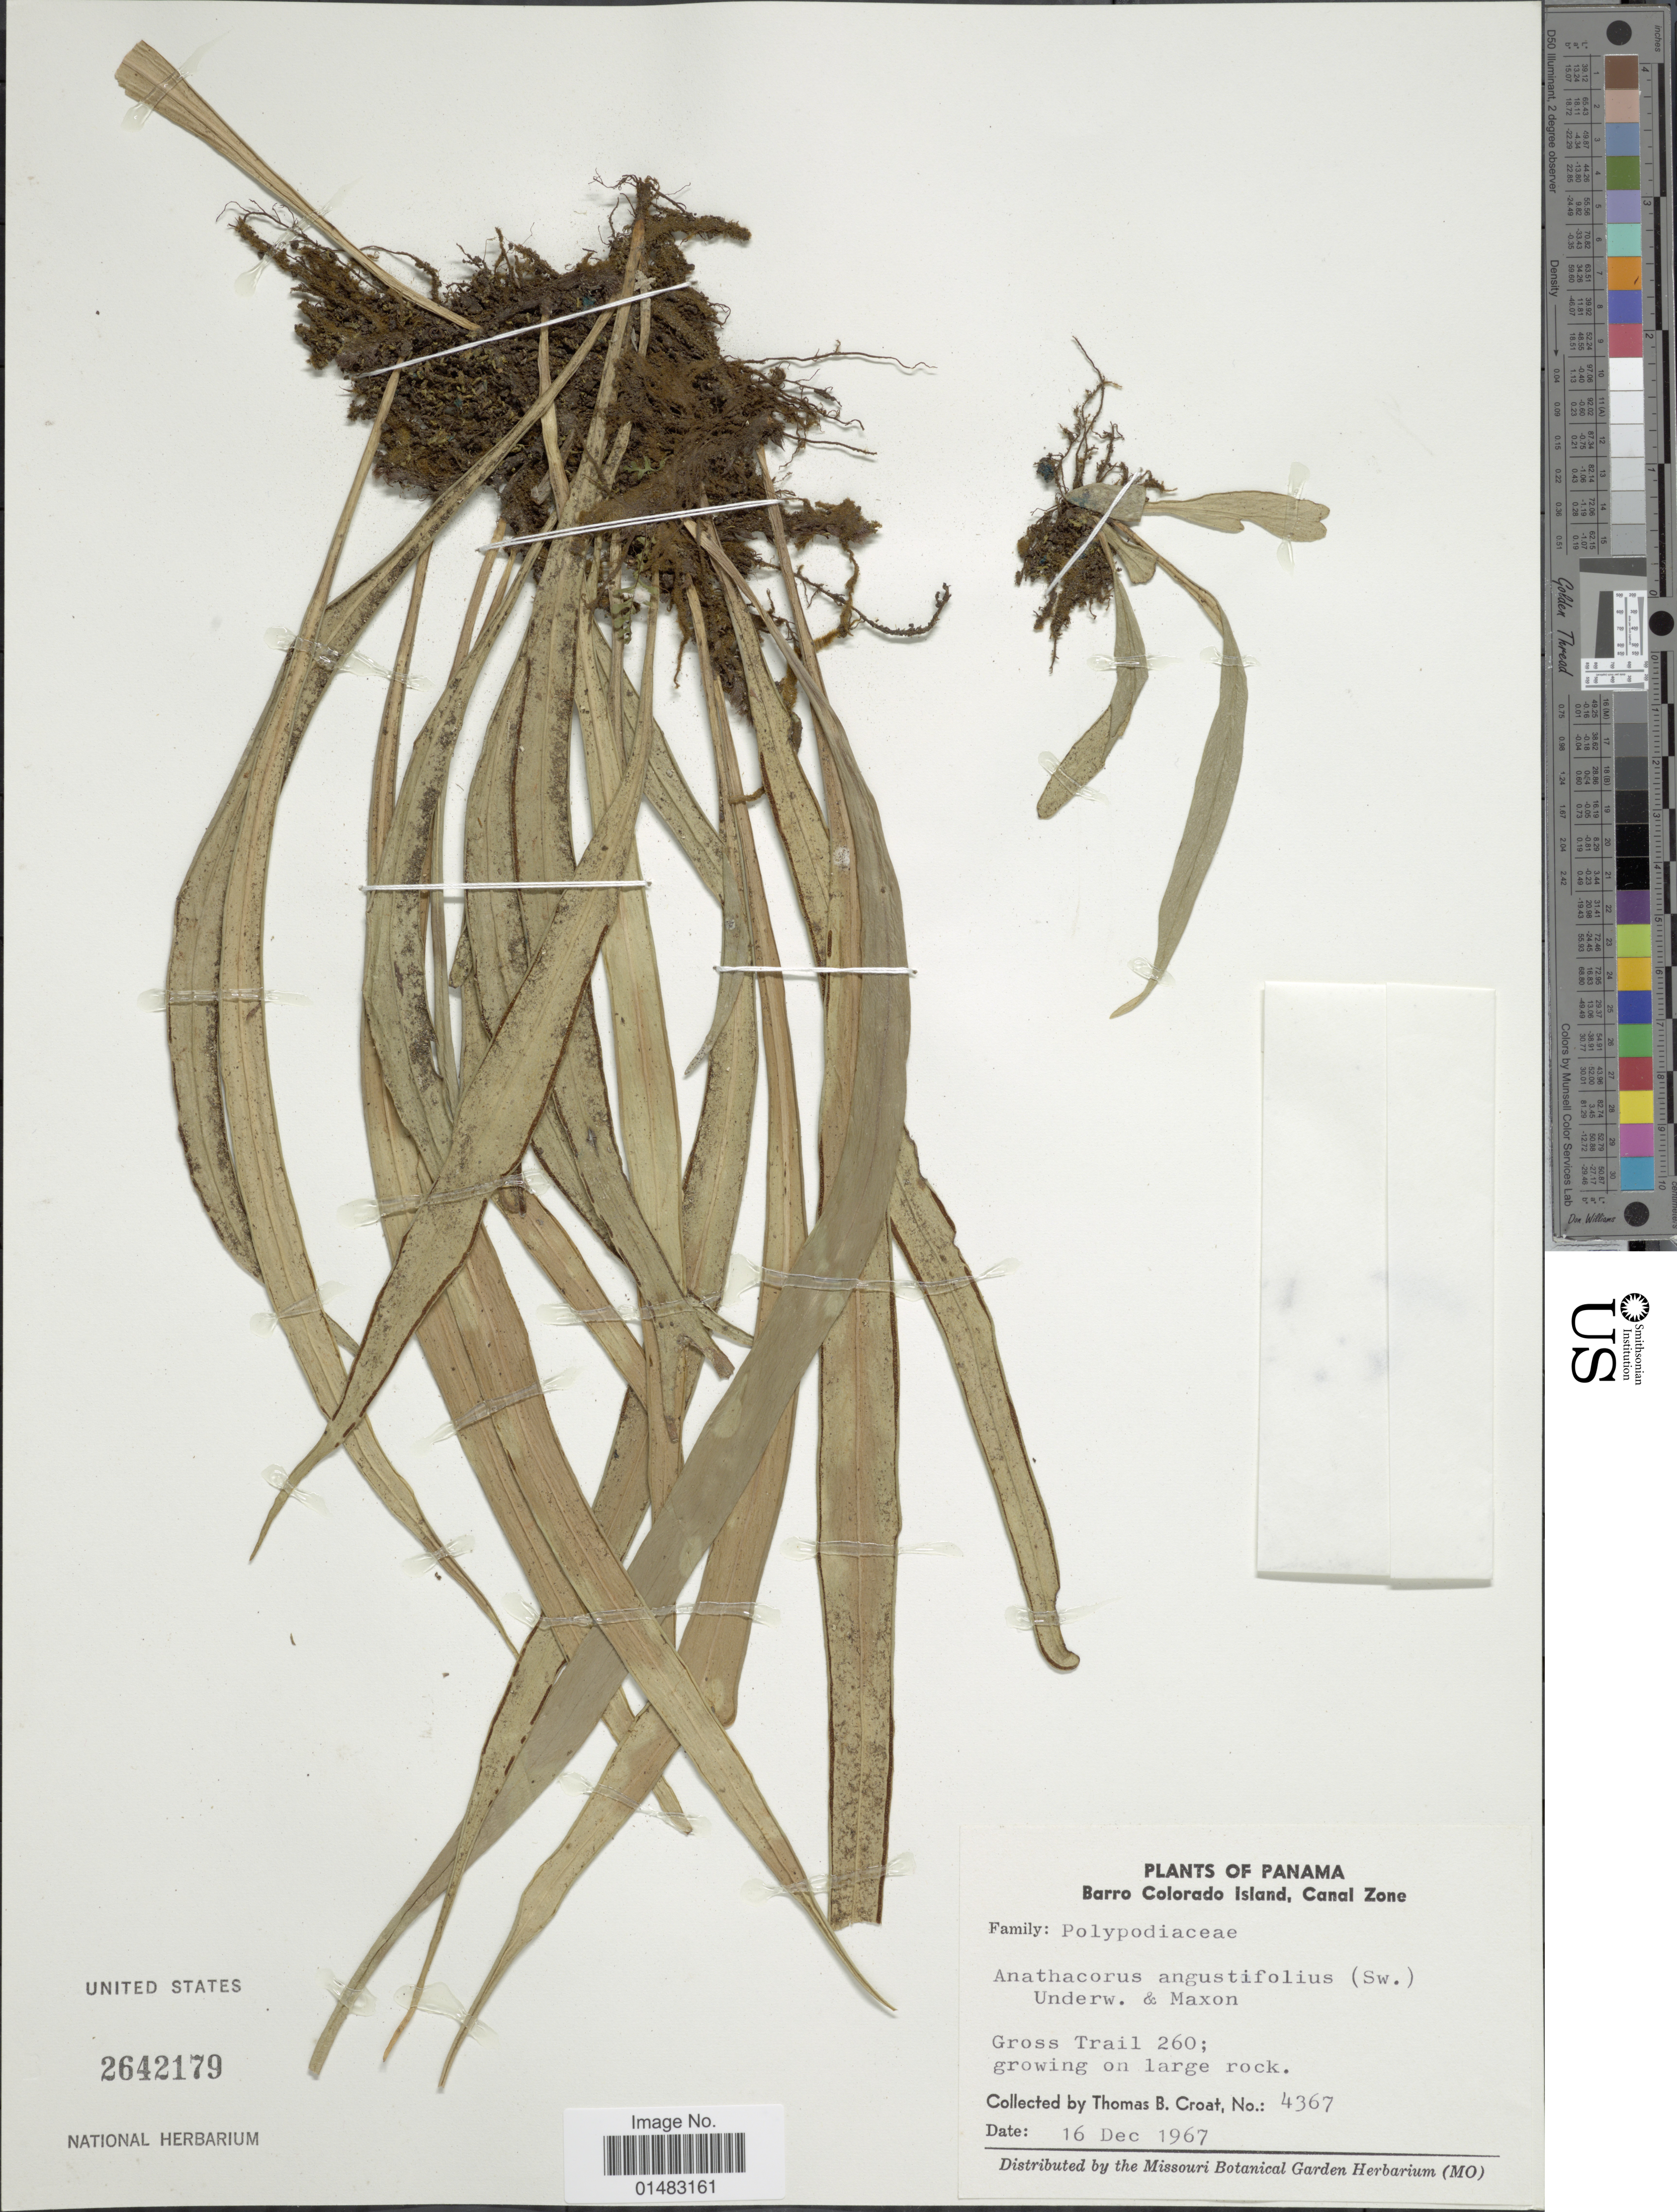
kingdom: Plantae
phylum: Tracheophyta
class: Polypodiopsida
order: Polypodiales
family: Pteridaceae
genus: Ananthacorus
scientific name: Ananthacorus angustifolius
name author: (Sw.) Underw. & Maxon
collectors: T. B. Croat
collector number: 4367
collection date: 1967-12-16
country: Panama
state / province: Panamá Oeste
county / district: Canal Zone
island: Barro Colorado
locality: Barro Colorado Island, Canal Zone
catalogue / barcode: US 2642179